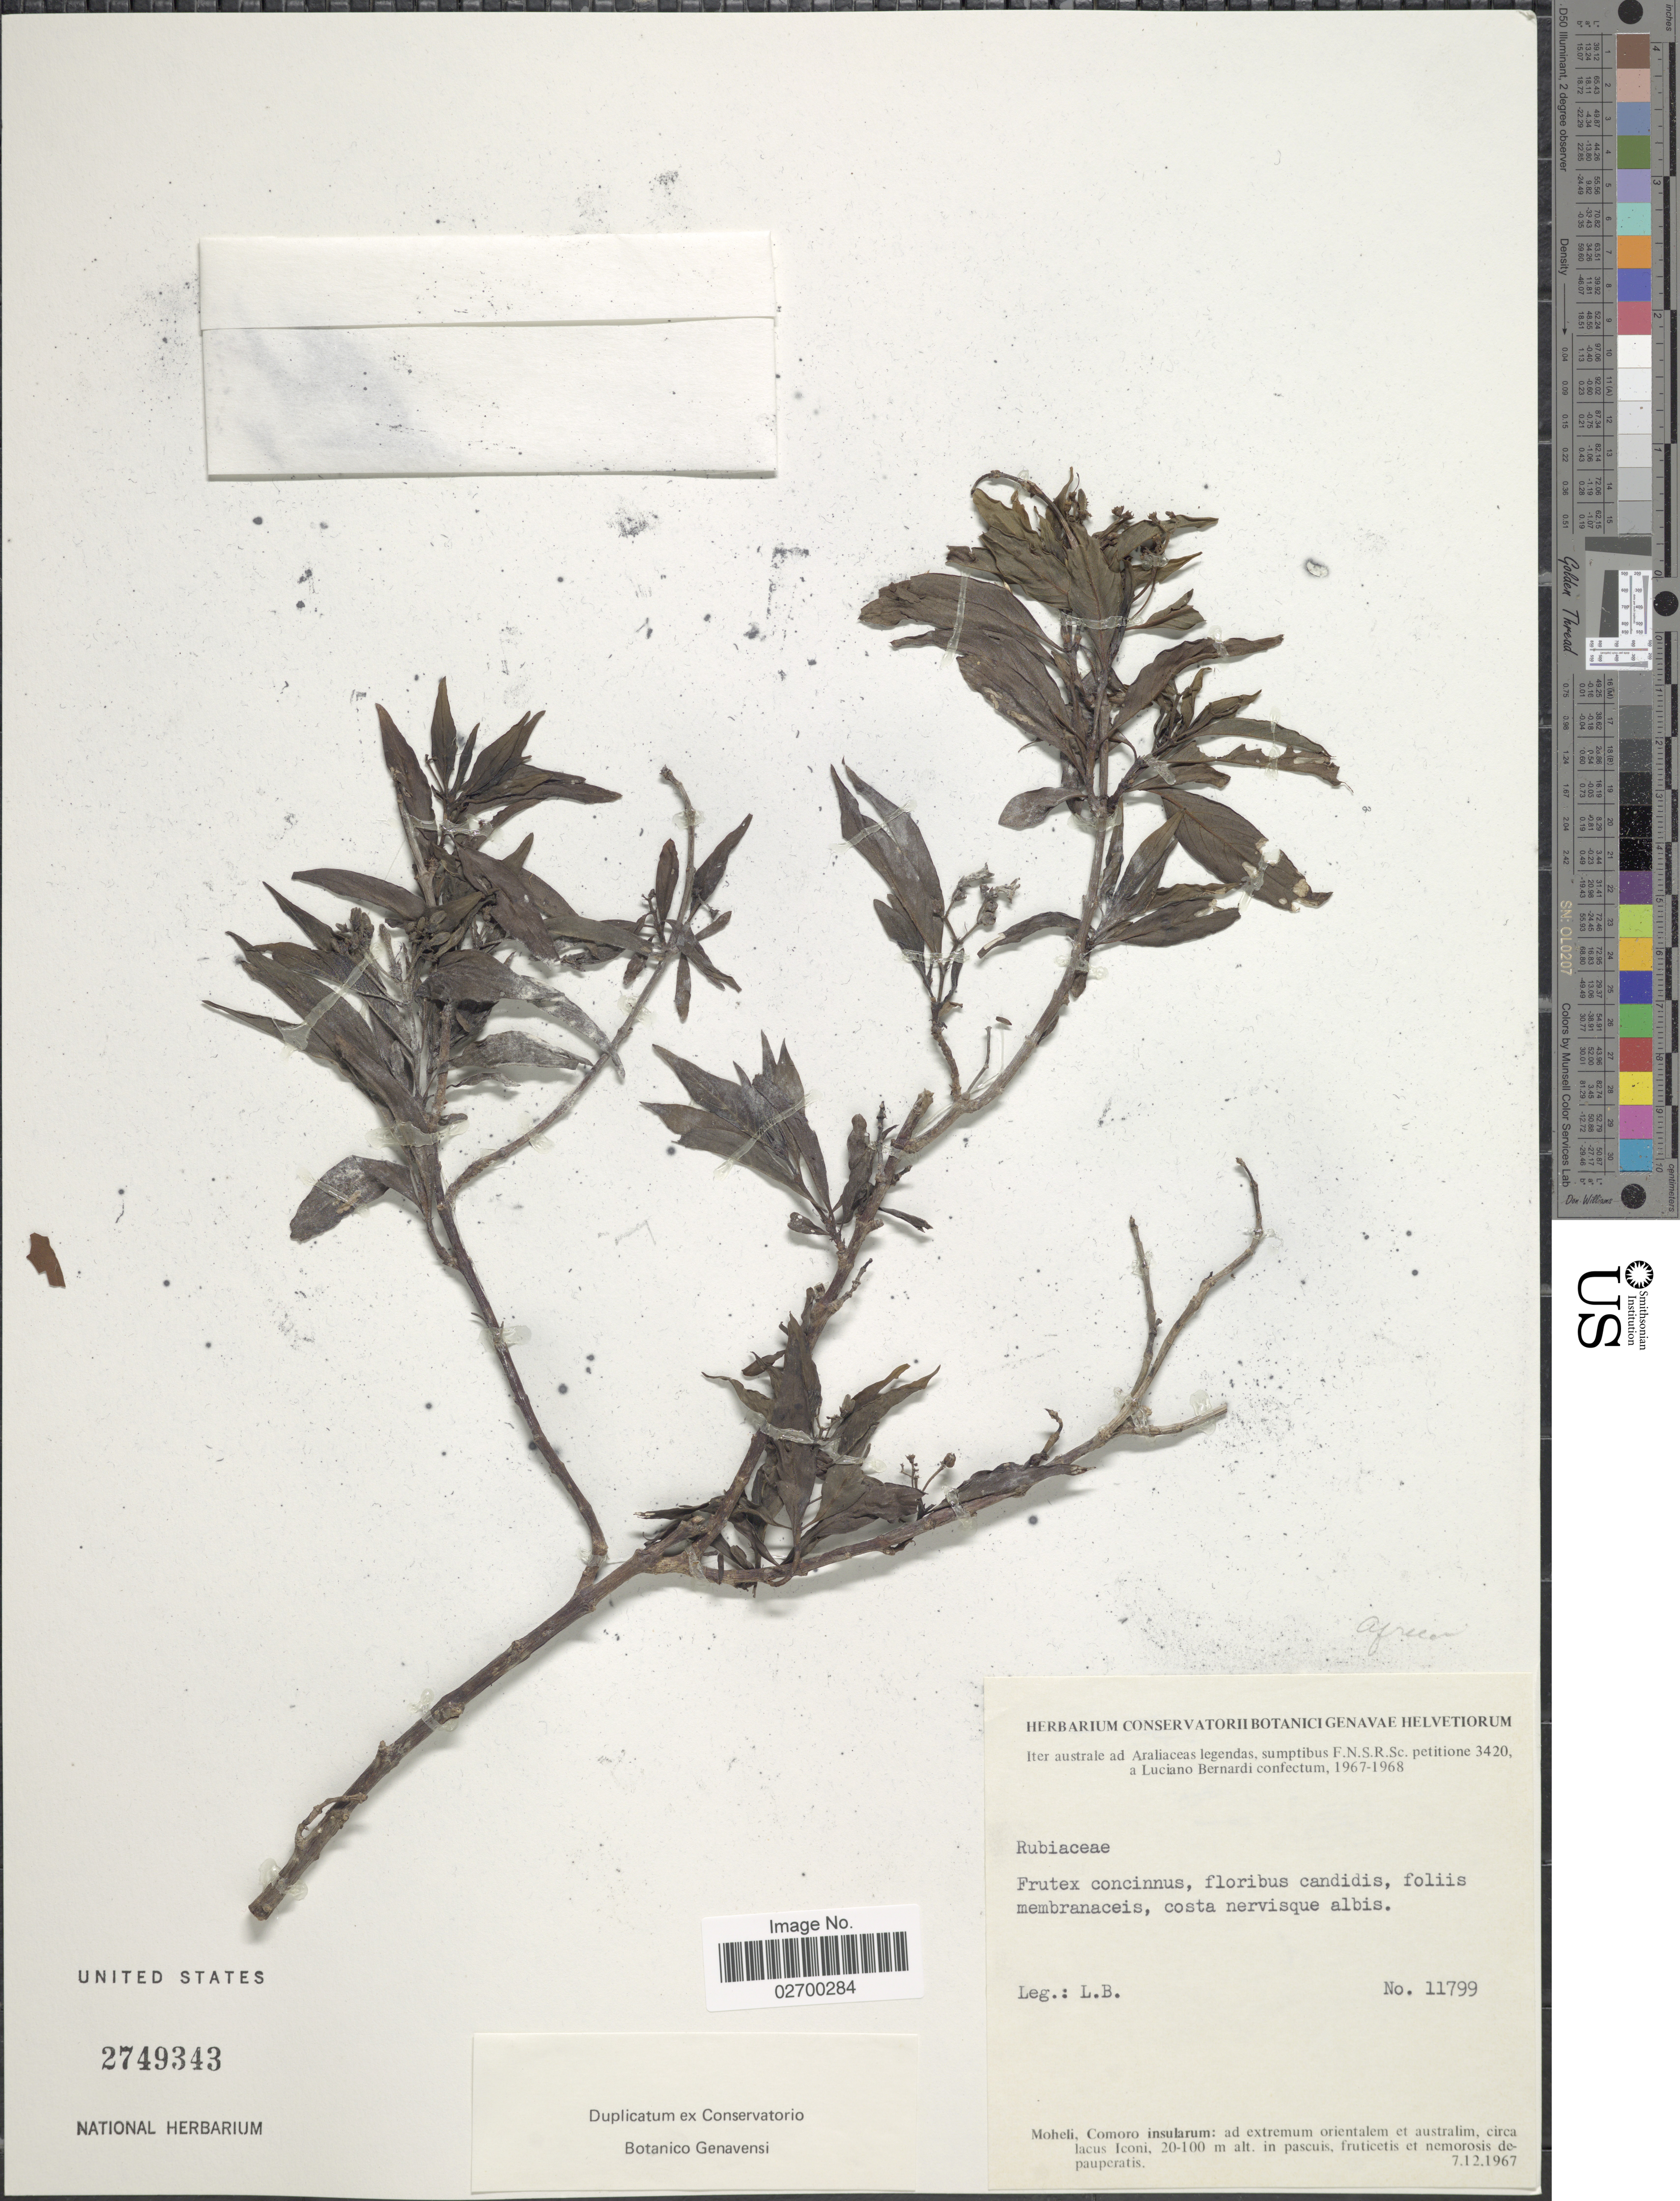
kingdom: Plantae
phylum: Tracheophyta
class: Magnoliopsida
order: Gentianales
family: Rubiaceae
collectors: L. Bernardi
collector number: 11799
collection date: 1967-12-07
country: Comoros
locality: Moheli, Comoro insularum: ad extremum orientalem et australim, circa lacus Iconi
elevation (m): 20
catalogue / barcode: US 2749343